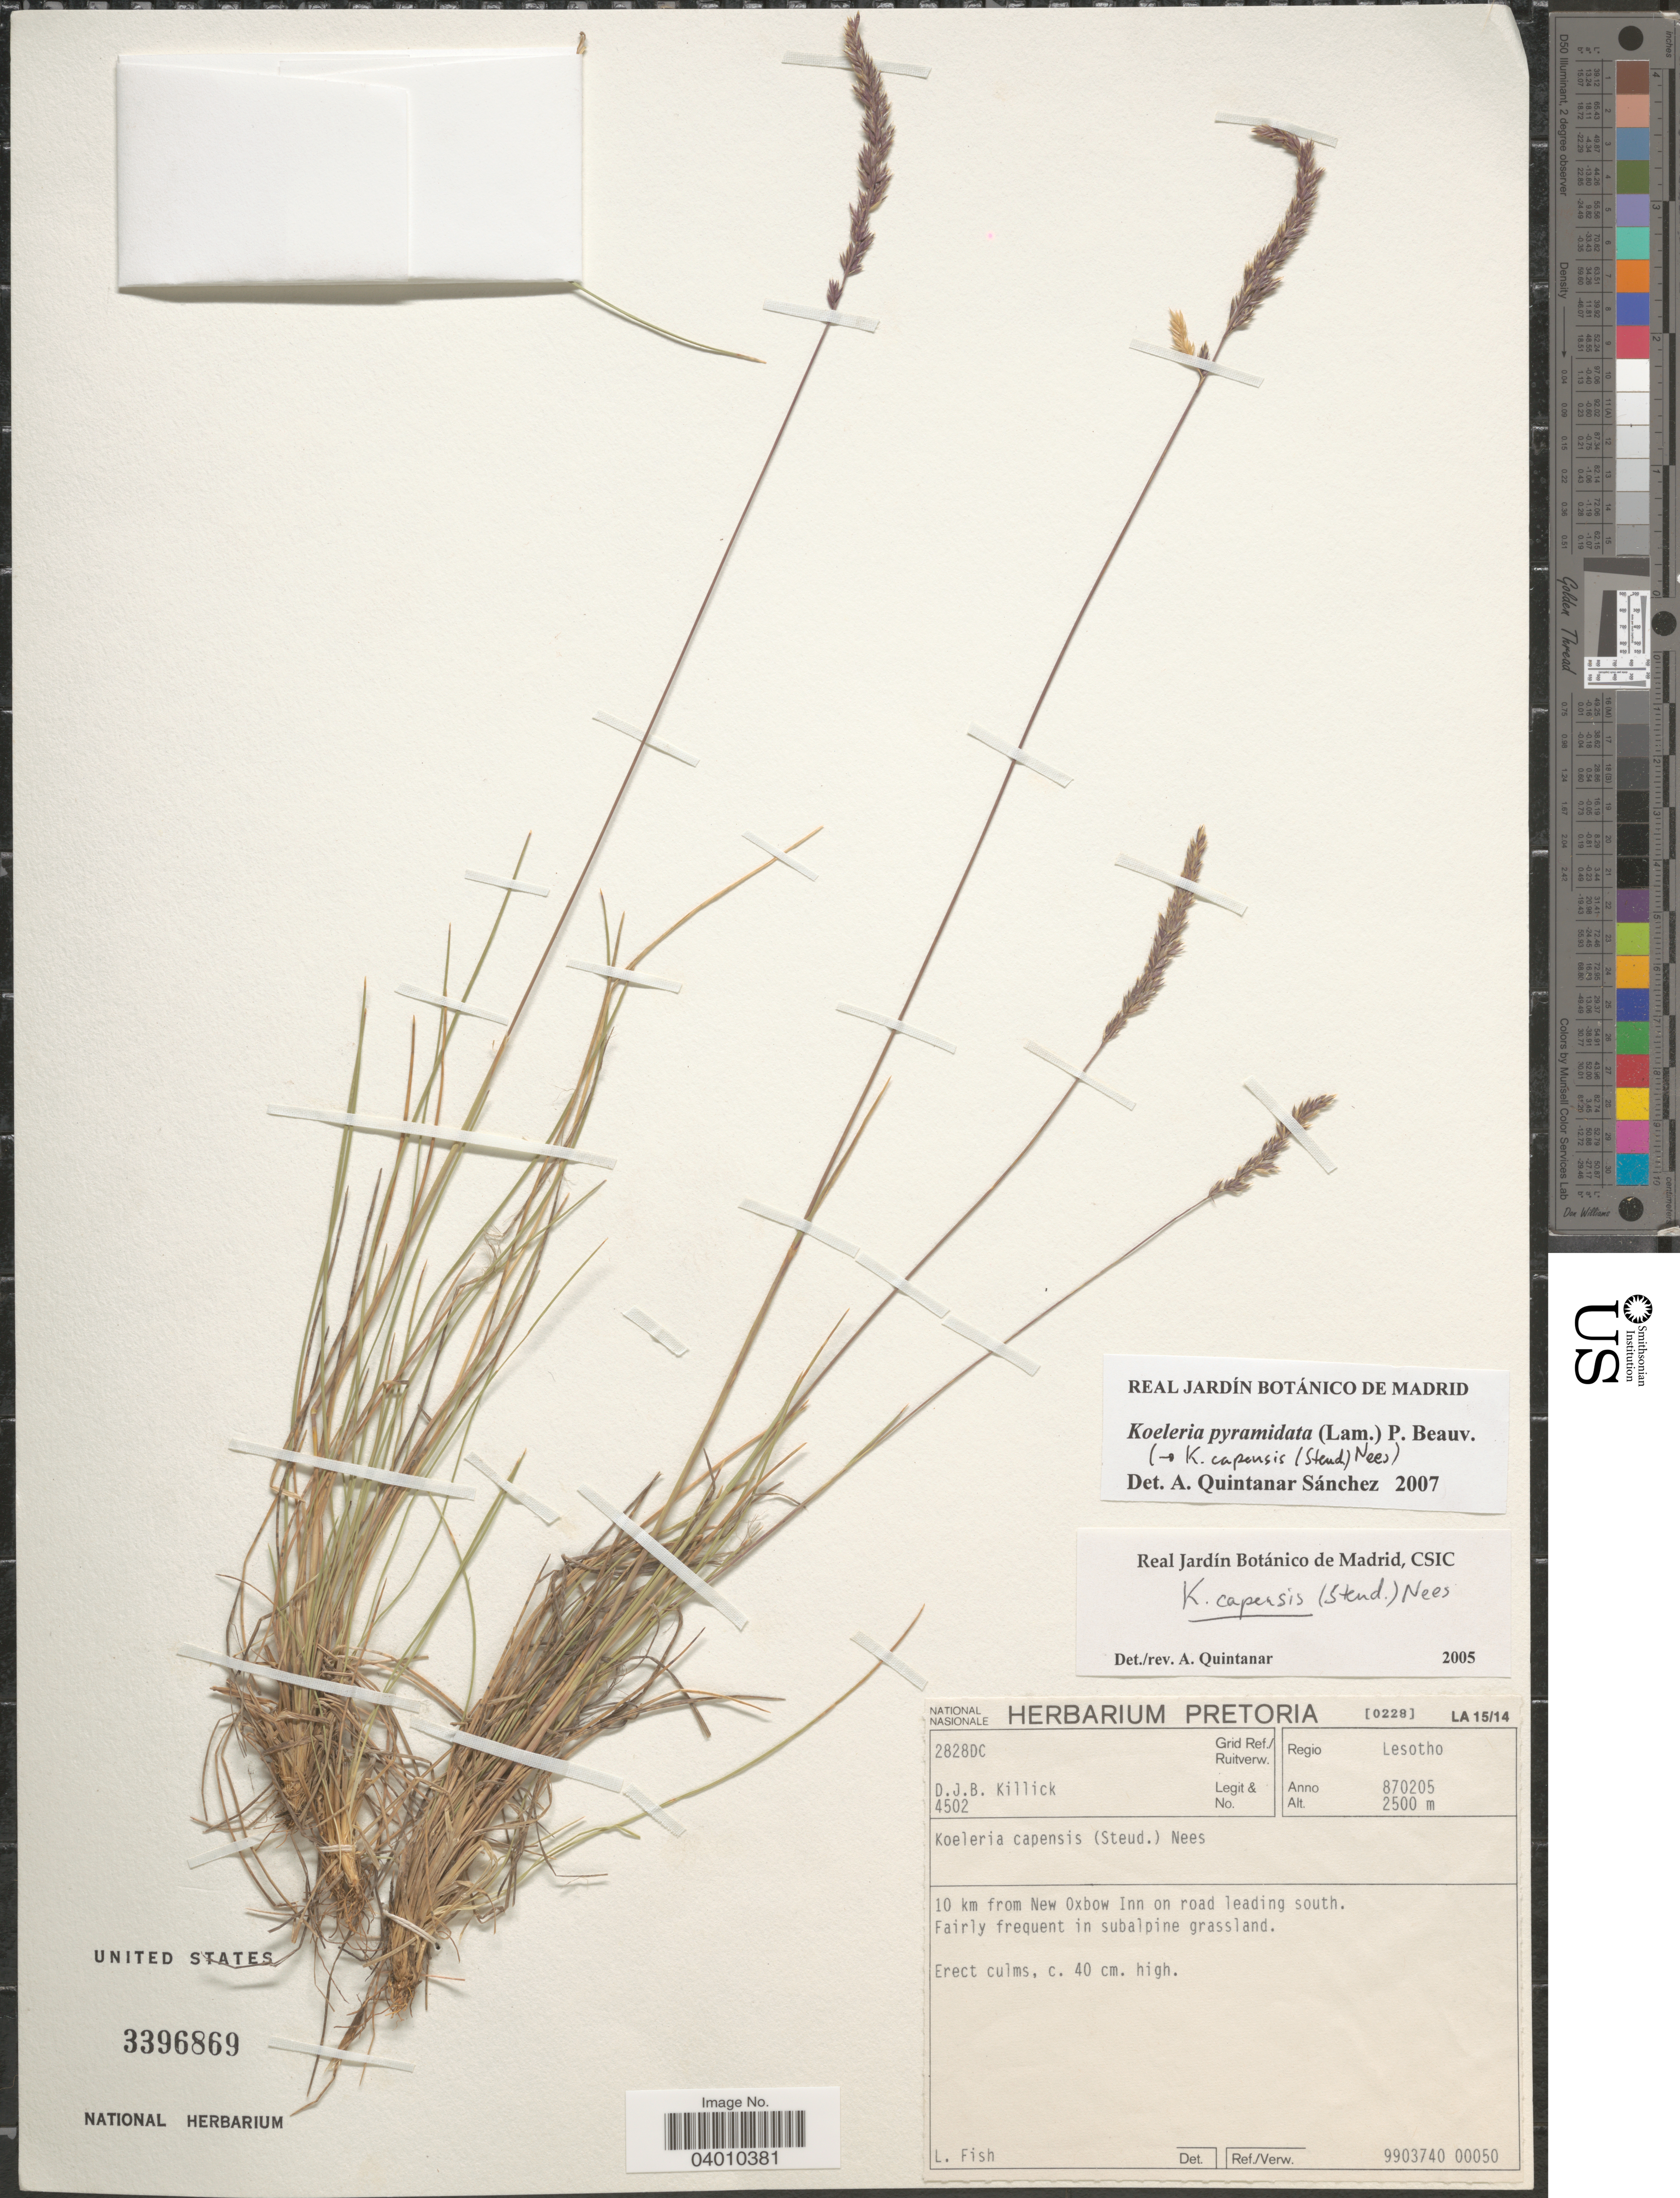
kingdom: Plantae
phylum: Tracheophyta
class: Liliopsida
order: Poales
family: Poaceae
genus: Koeleria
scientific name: Koeleria capensis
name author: (Steud.) Nees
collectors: D. Killick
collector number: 4502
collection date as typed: Transcribed d/m/y: 5/2/87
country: Lesotho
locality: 2828DC Grid Ref./Ruitverw. Regio Lesotho. 10 km from New Oxbow Inn on road leading south.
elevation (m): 2500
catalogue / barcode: US 3396869